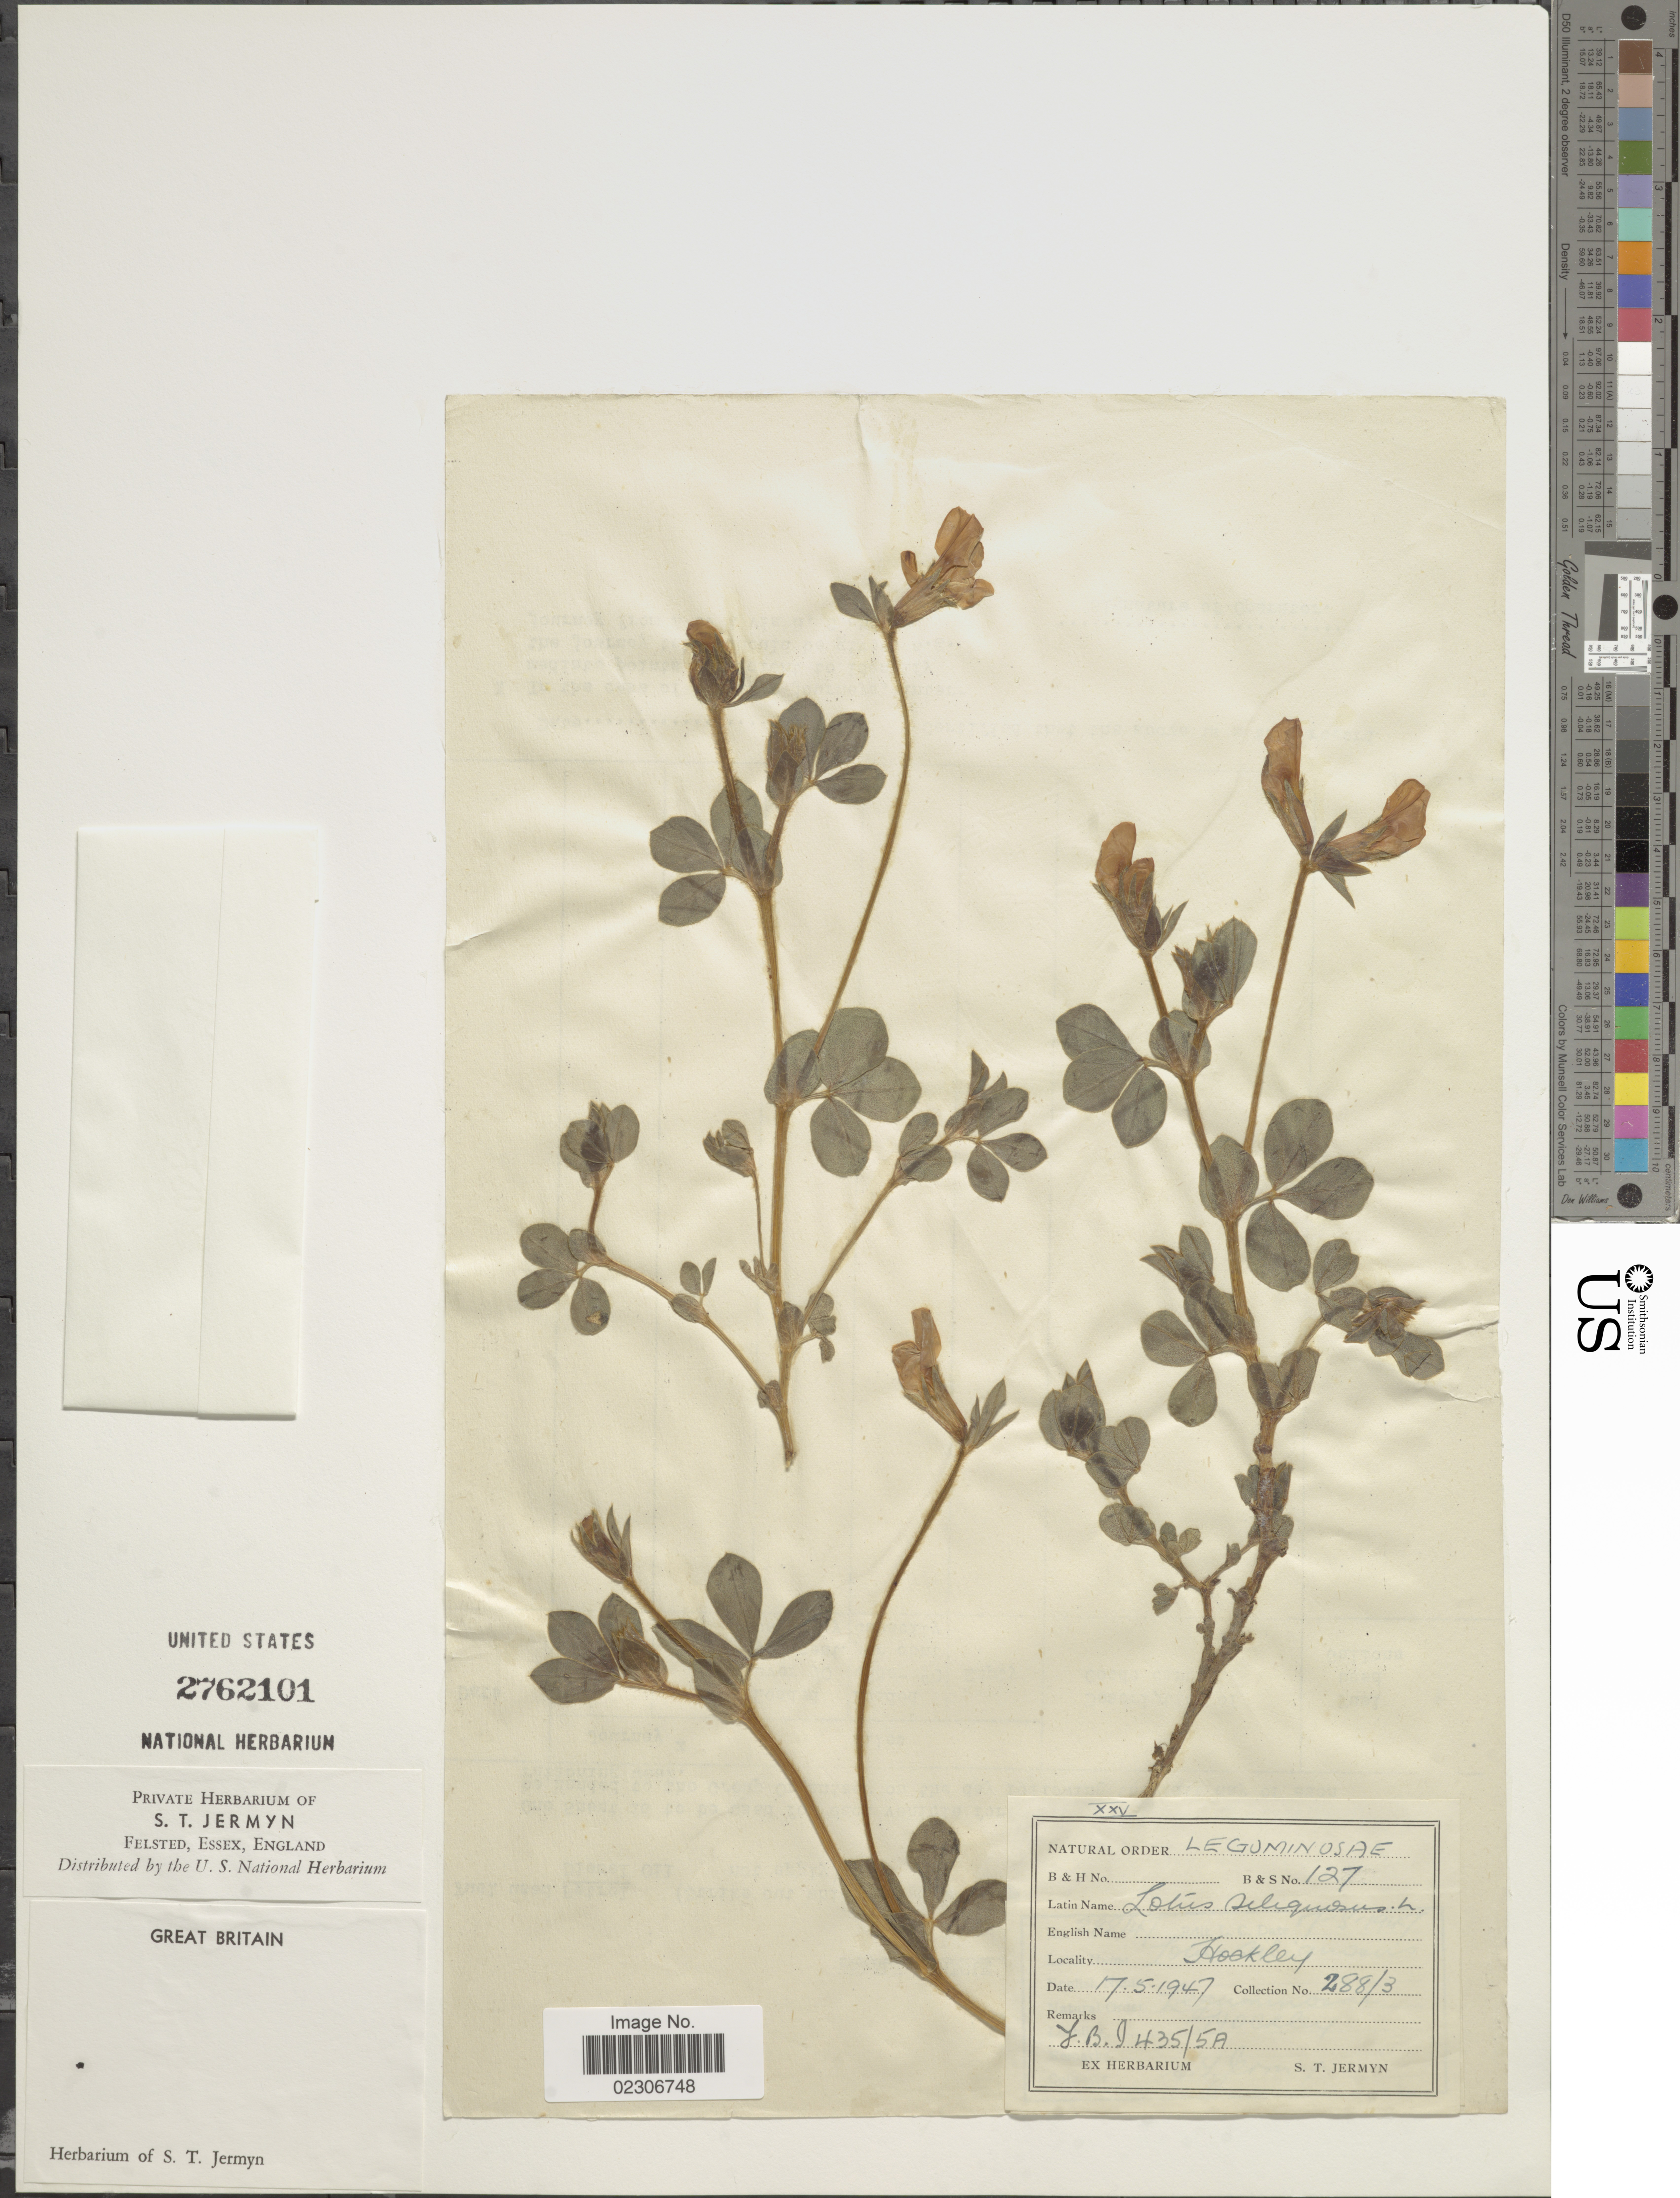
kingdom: Plantae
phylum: Tracheophyta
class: Magnoliopsida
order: Fabales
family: Fabaceae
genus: Lotus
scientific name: Lotus siliquosus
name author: L.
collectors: S. Jermyn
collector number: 288/3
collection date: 1947-05-17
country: United Kingdom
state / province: England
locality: Great Britain. Hookley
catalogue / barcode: US 2762101